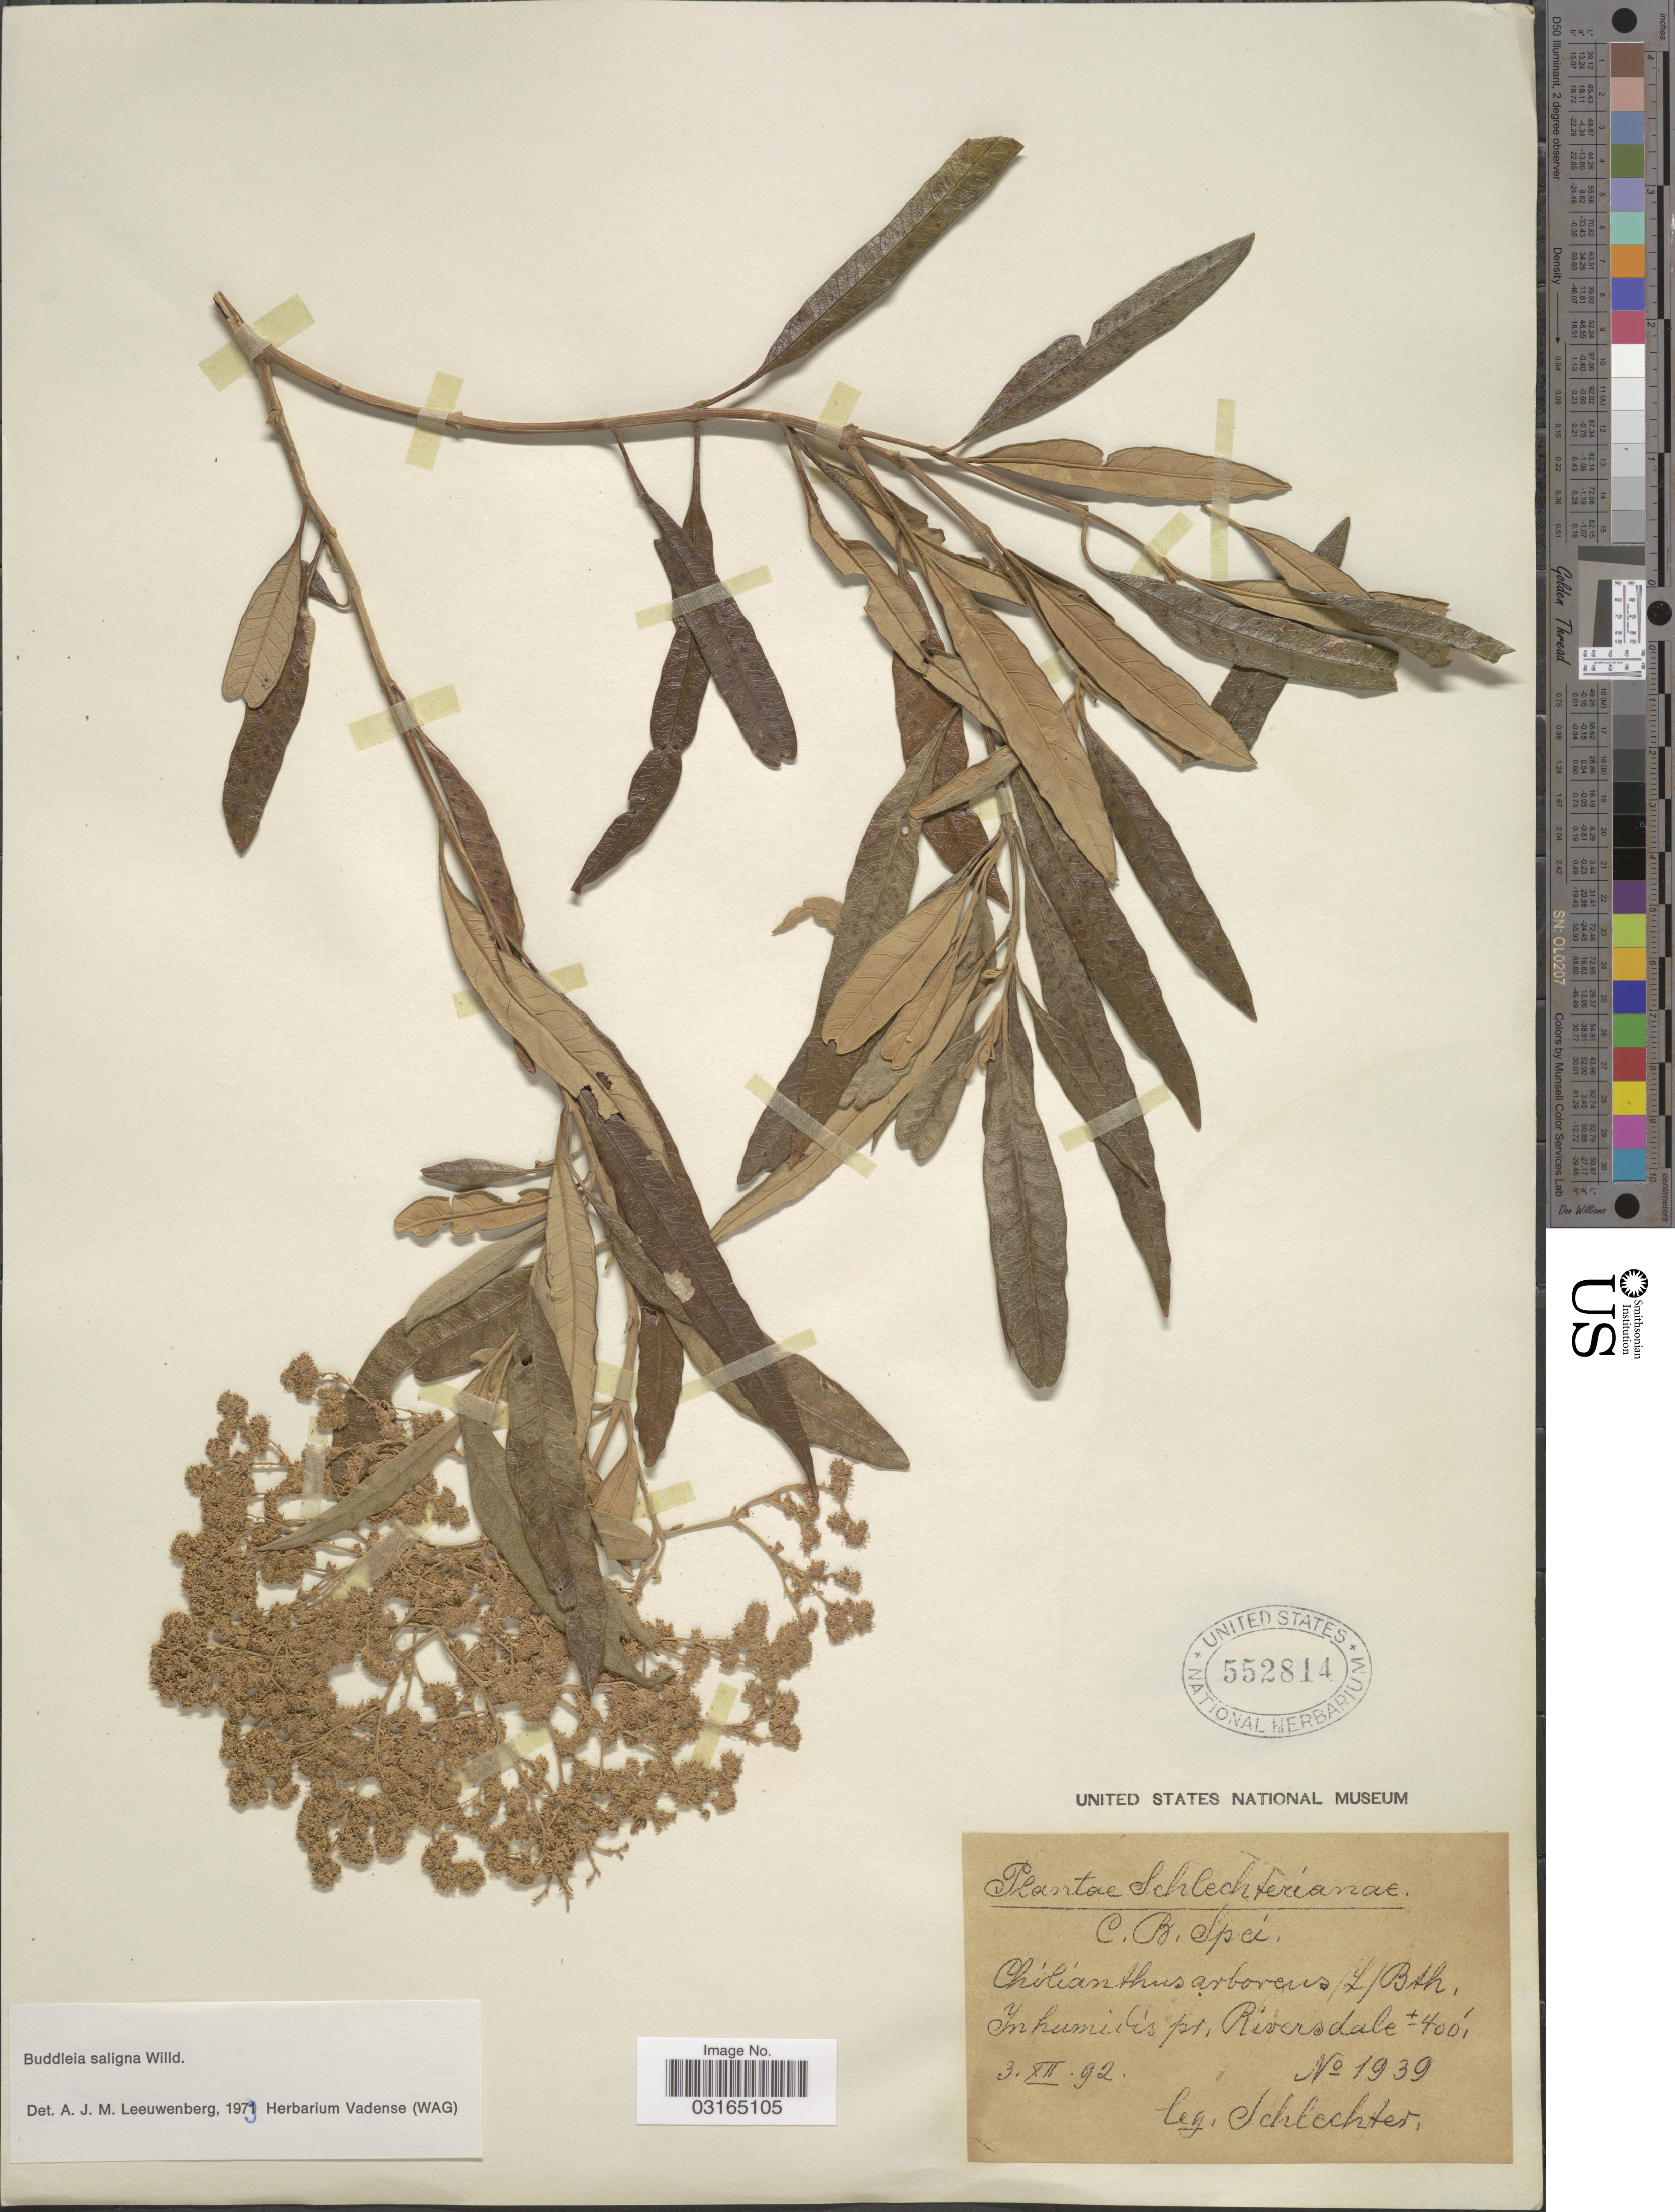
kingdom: Plantae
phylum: Tracheophyta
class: Magnoliopsida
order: Lamiales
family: Scrophulariaceae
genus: Buddleja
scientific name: Buddleja saligna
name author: Willd.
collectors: Schlechter, --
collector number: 1939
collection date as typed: Transcribed d/m/y: 3/12/92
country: South Africa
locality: In humidis pr. Riversdale.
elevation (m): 122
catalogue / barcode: US 552814